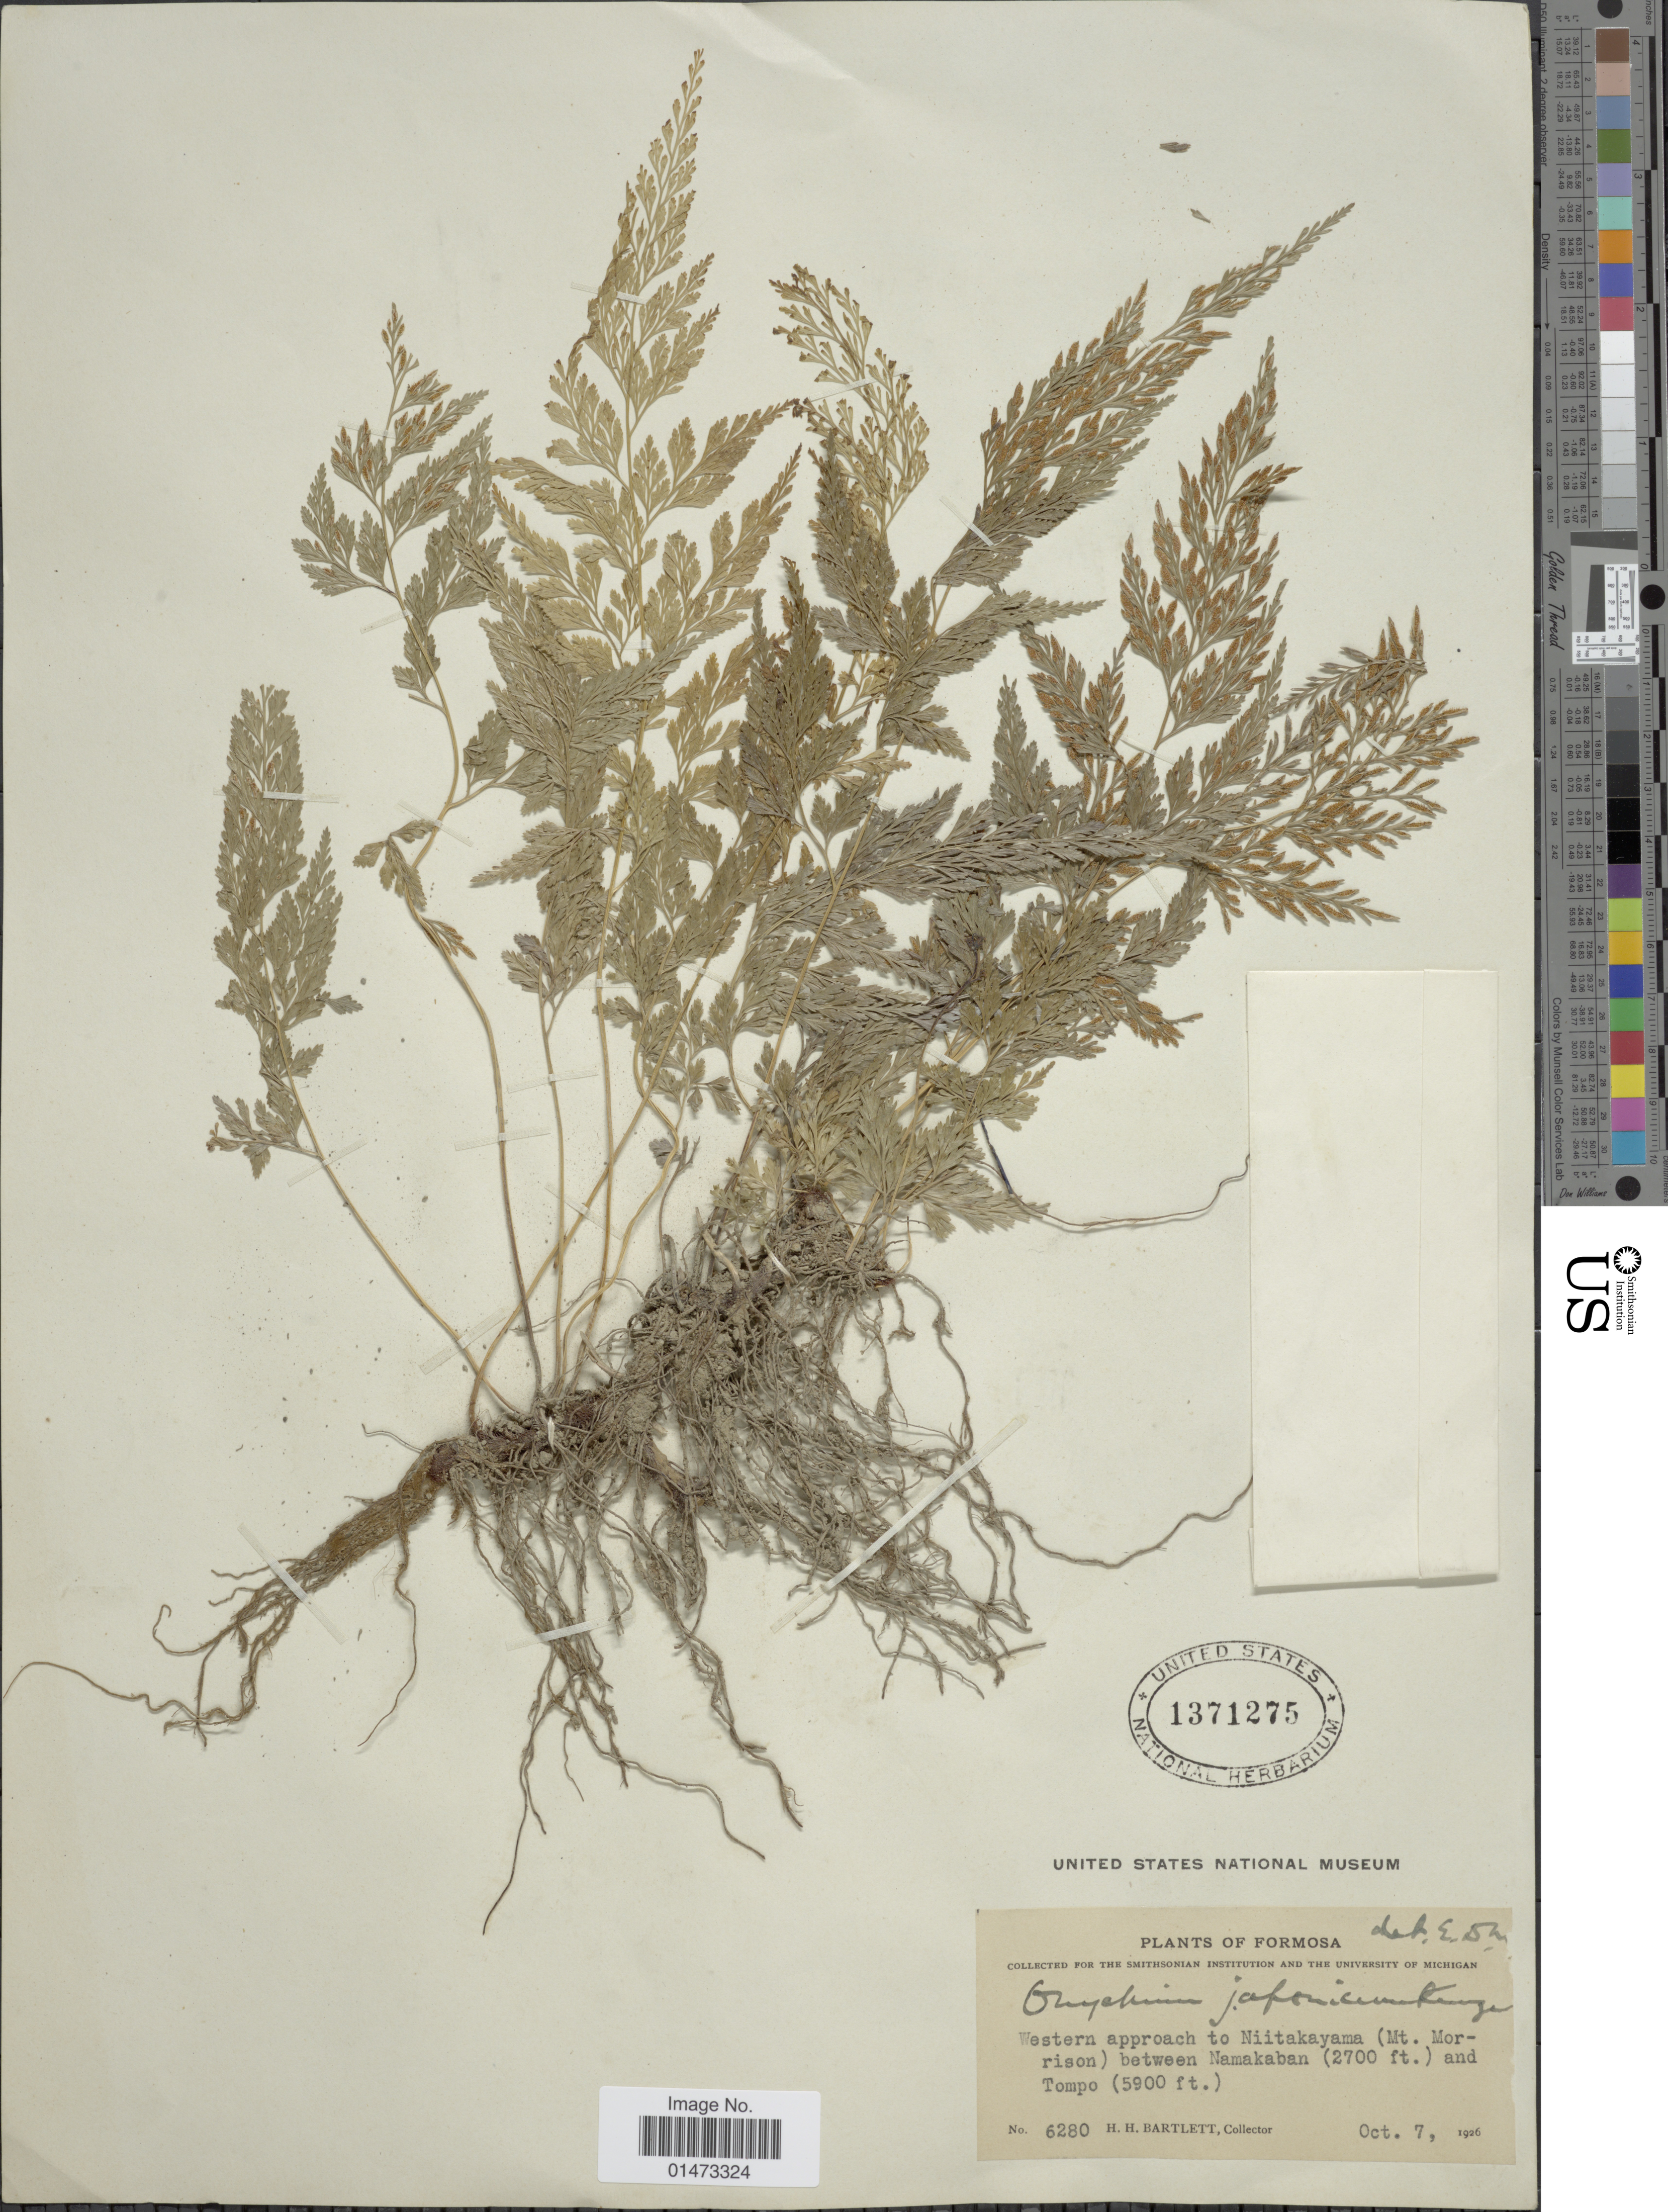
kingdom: Plantae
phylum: Tracheophyta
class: Polypodiopsida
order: Polypodiales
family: Pteridaceae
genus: Onychium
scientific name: Onychium japonicum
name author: (Thunb.) Kunze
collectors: H. H. Bartlett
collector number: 6280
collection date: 1926-10-07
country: Taiwan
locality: Western approach to Niitakayama (Mt. Morison) between Namakaban and Tompo.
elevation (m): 823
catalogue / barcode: US 1371275